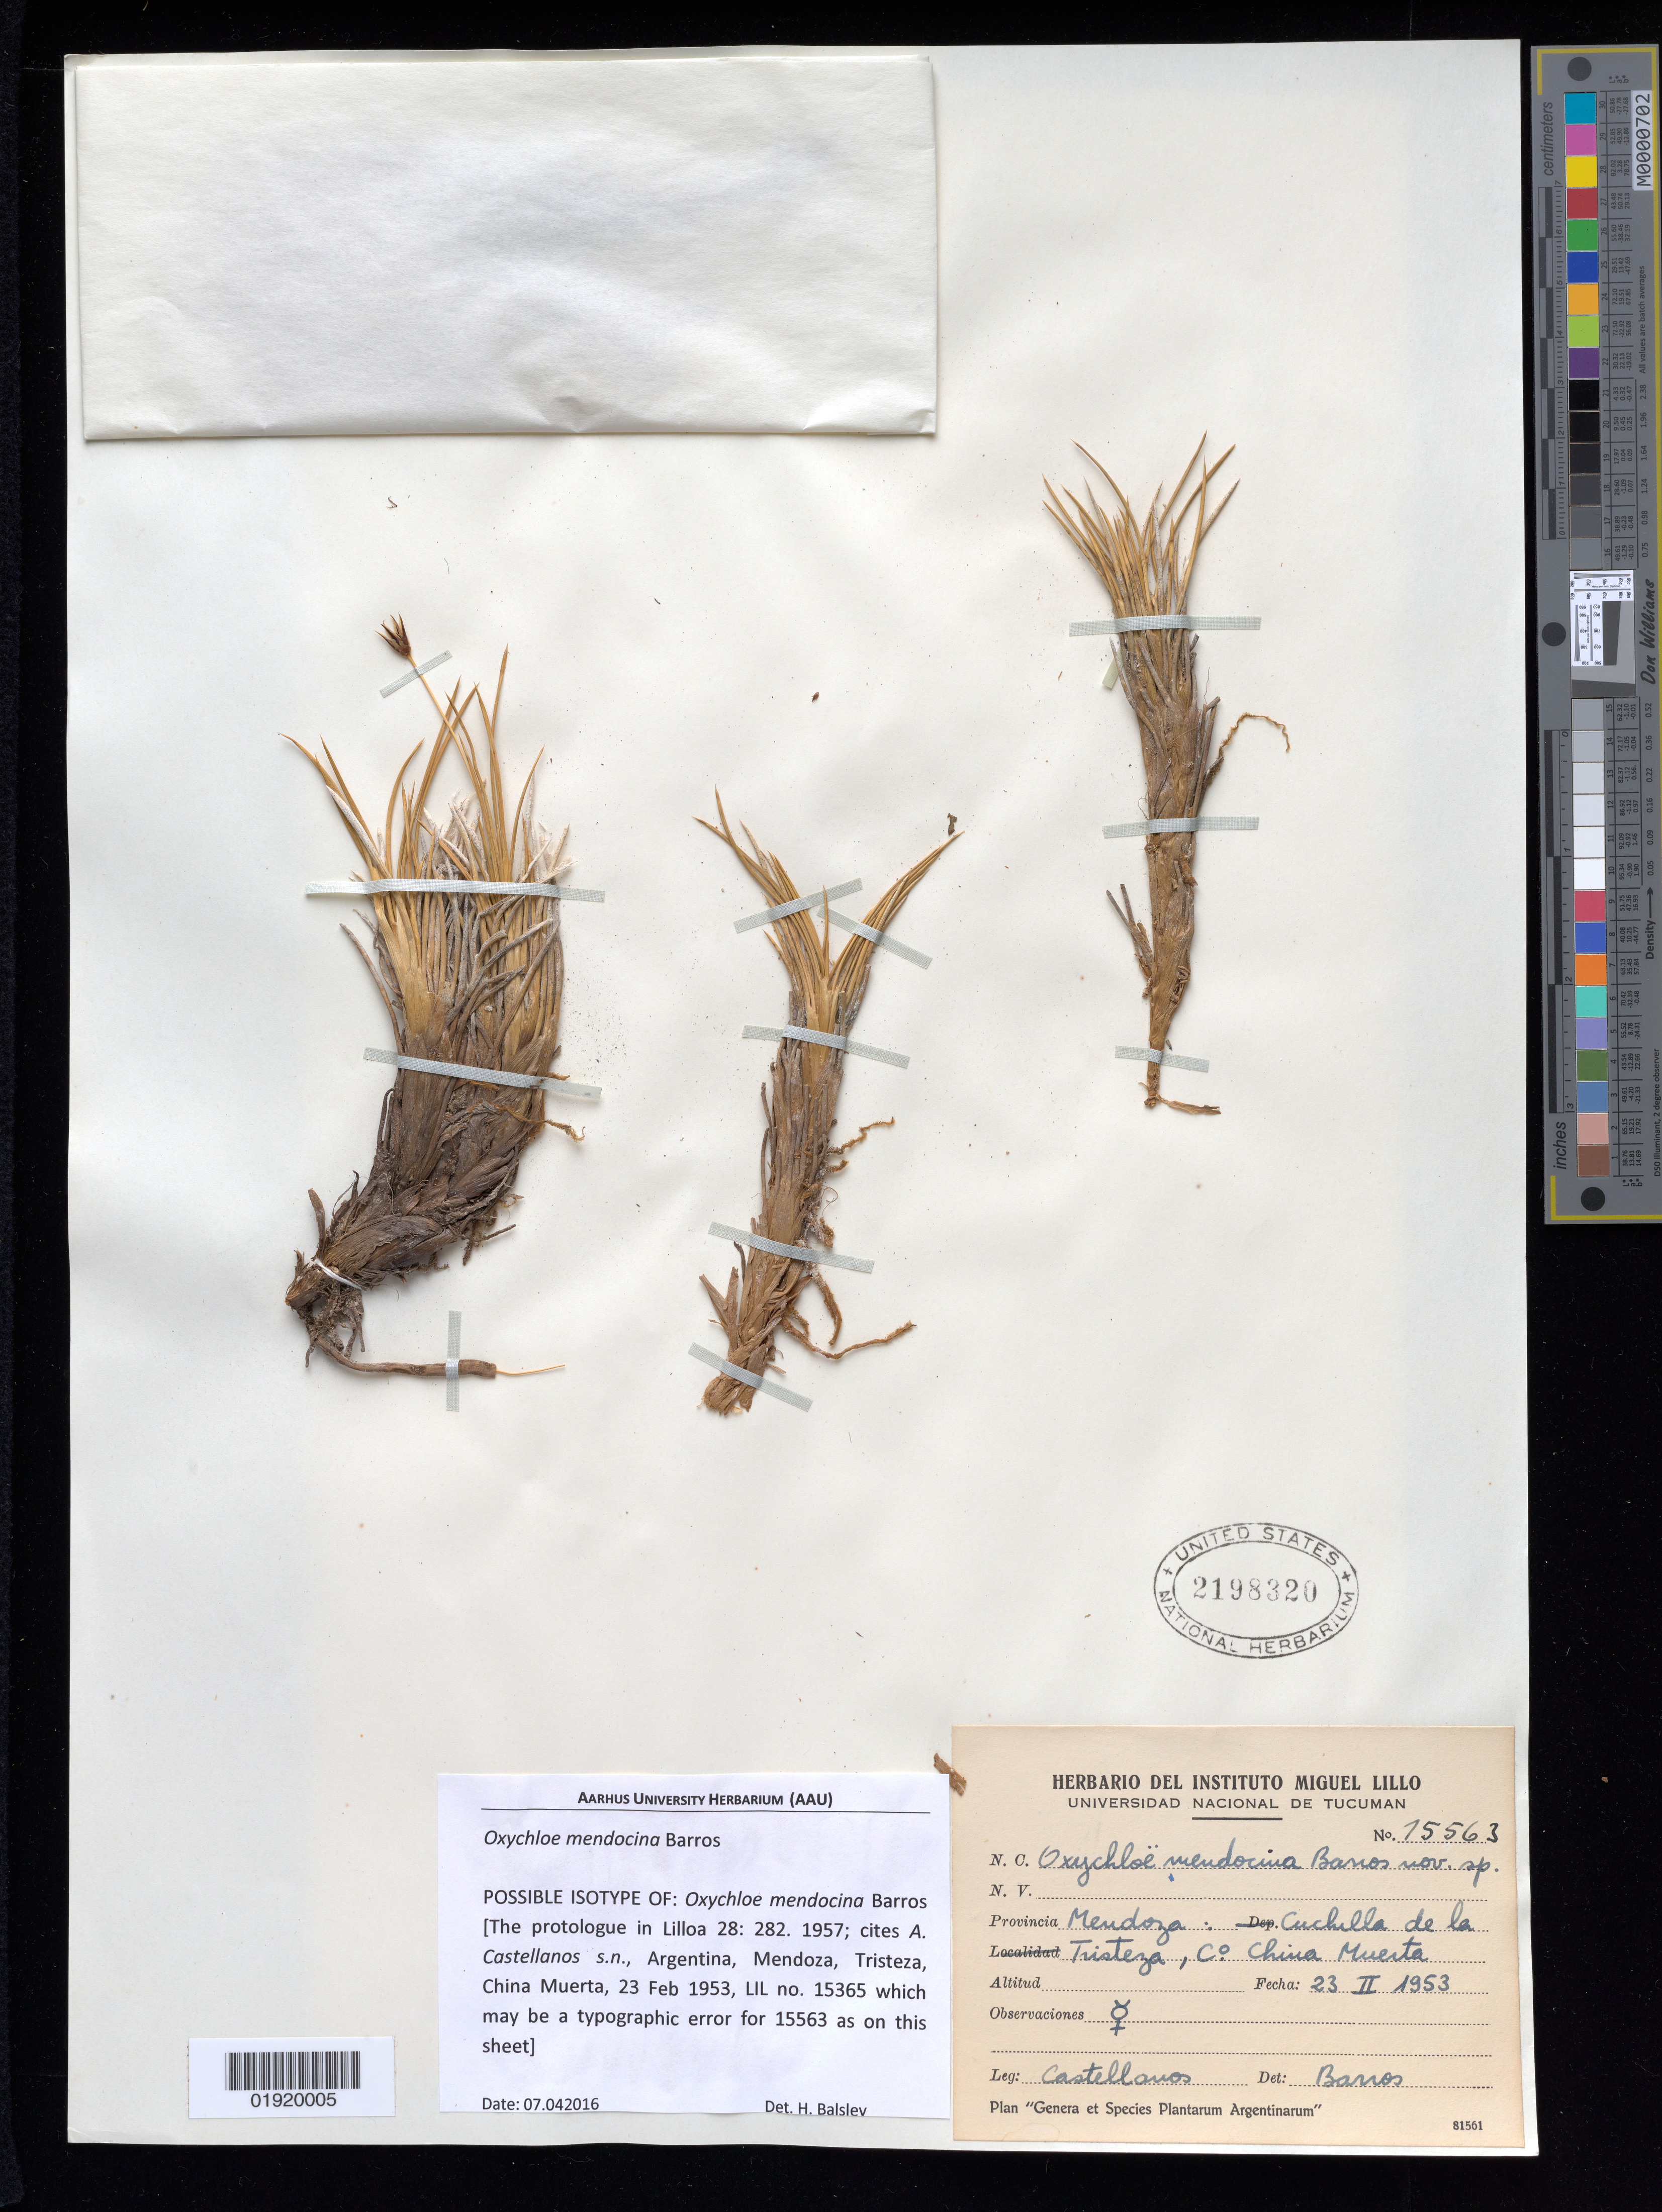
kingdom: Plantae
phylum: Tracheophyta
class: Liliopsida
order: Poales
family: Juncaceae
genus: Oxychloe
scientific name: Oxychloe mendocina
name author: Barros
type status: Possible Isotype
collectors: A. Castellanos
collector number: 15563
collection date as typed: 23 Feb 1953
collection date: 1953-02-23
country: Argentina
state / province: Mendoza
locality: Provincia Mendoza: Cuchilla de La Tristeza, Cerro China Muerta.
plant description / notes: Different collection (herbarium?) number but otherwise same collection data as type collection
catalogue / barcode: US 2198320